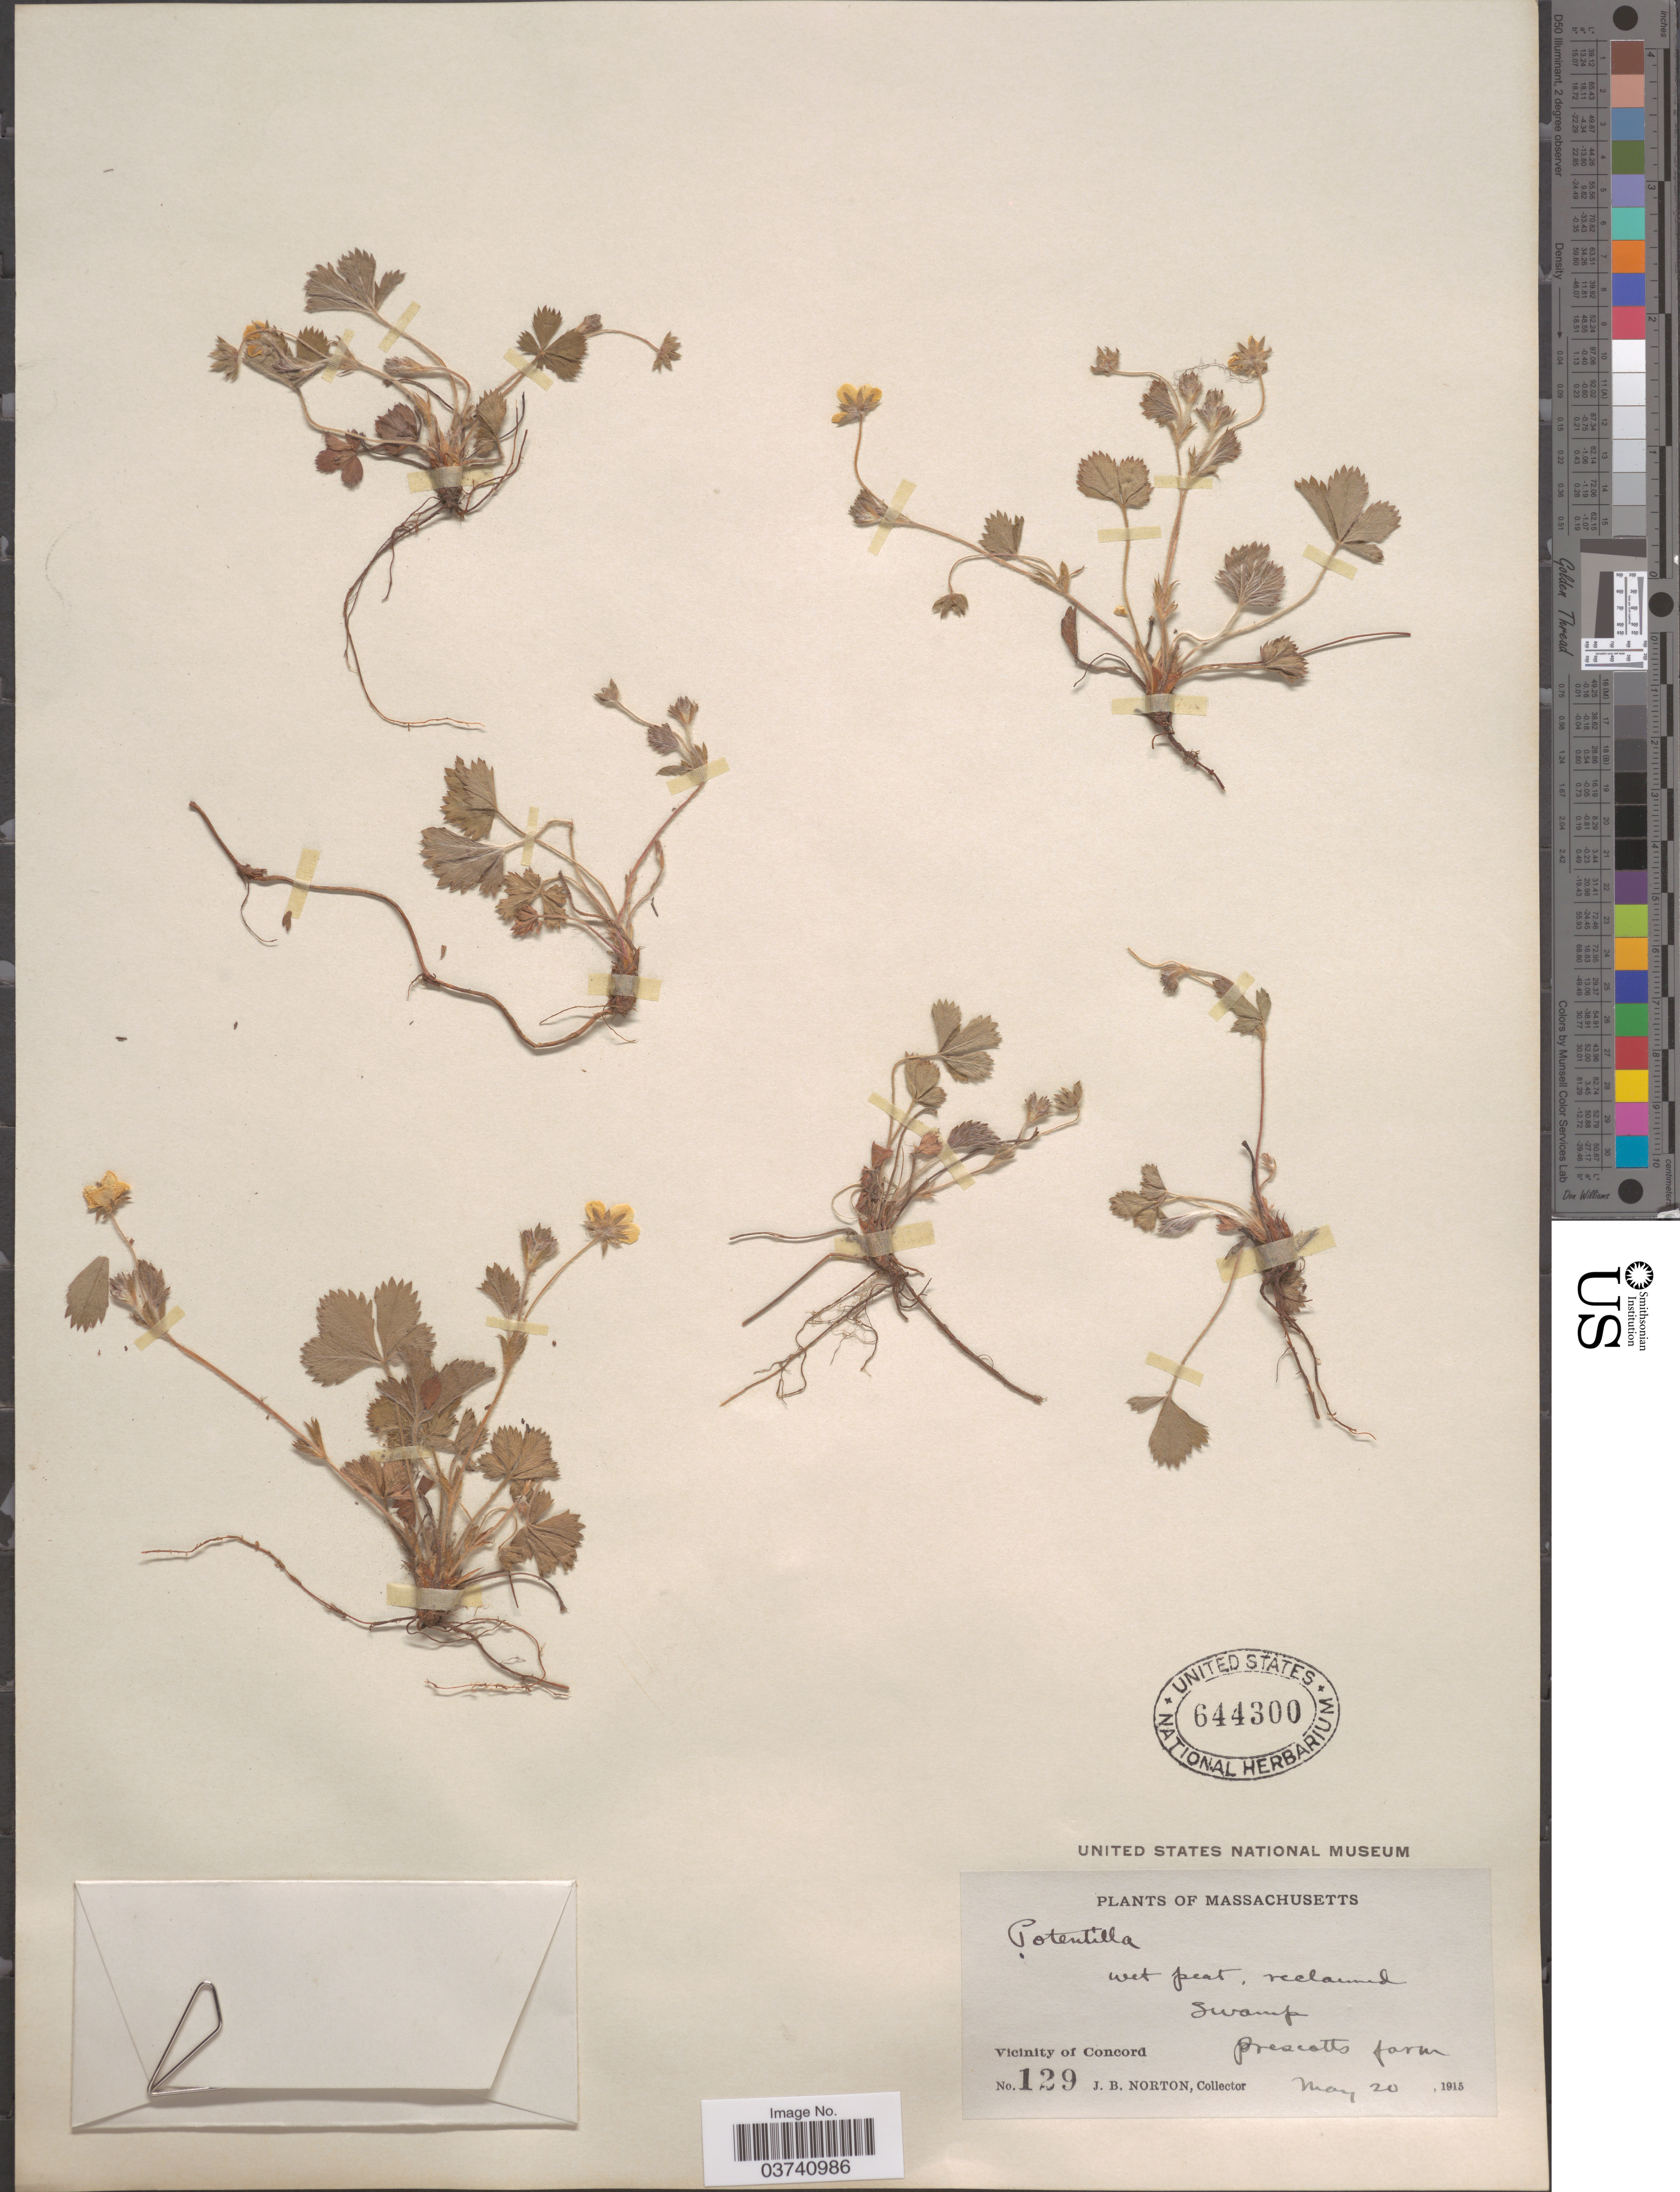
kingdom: Plantae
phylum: Tracheophyta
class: Magnoliopsida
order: Rosales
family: Rosaceae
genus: Potentilla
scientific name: Potentilla canadensis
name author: L.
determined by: Strong, Mark T., (BOT), Smithsonian Institution - National Museum of Natural History (UNITED STATES)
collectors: J. B. Norton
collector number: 129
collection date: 1915-05-20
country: United States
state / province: Massachusetts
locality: Swamp. Vicinity of Concord. Prescotts farm.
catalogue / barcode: US 644300